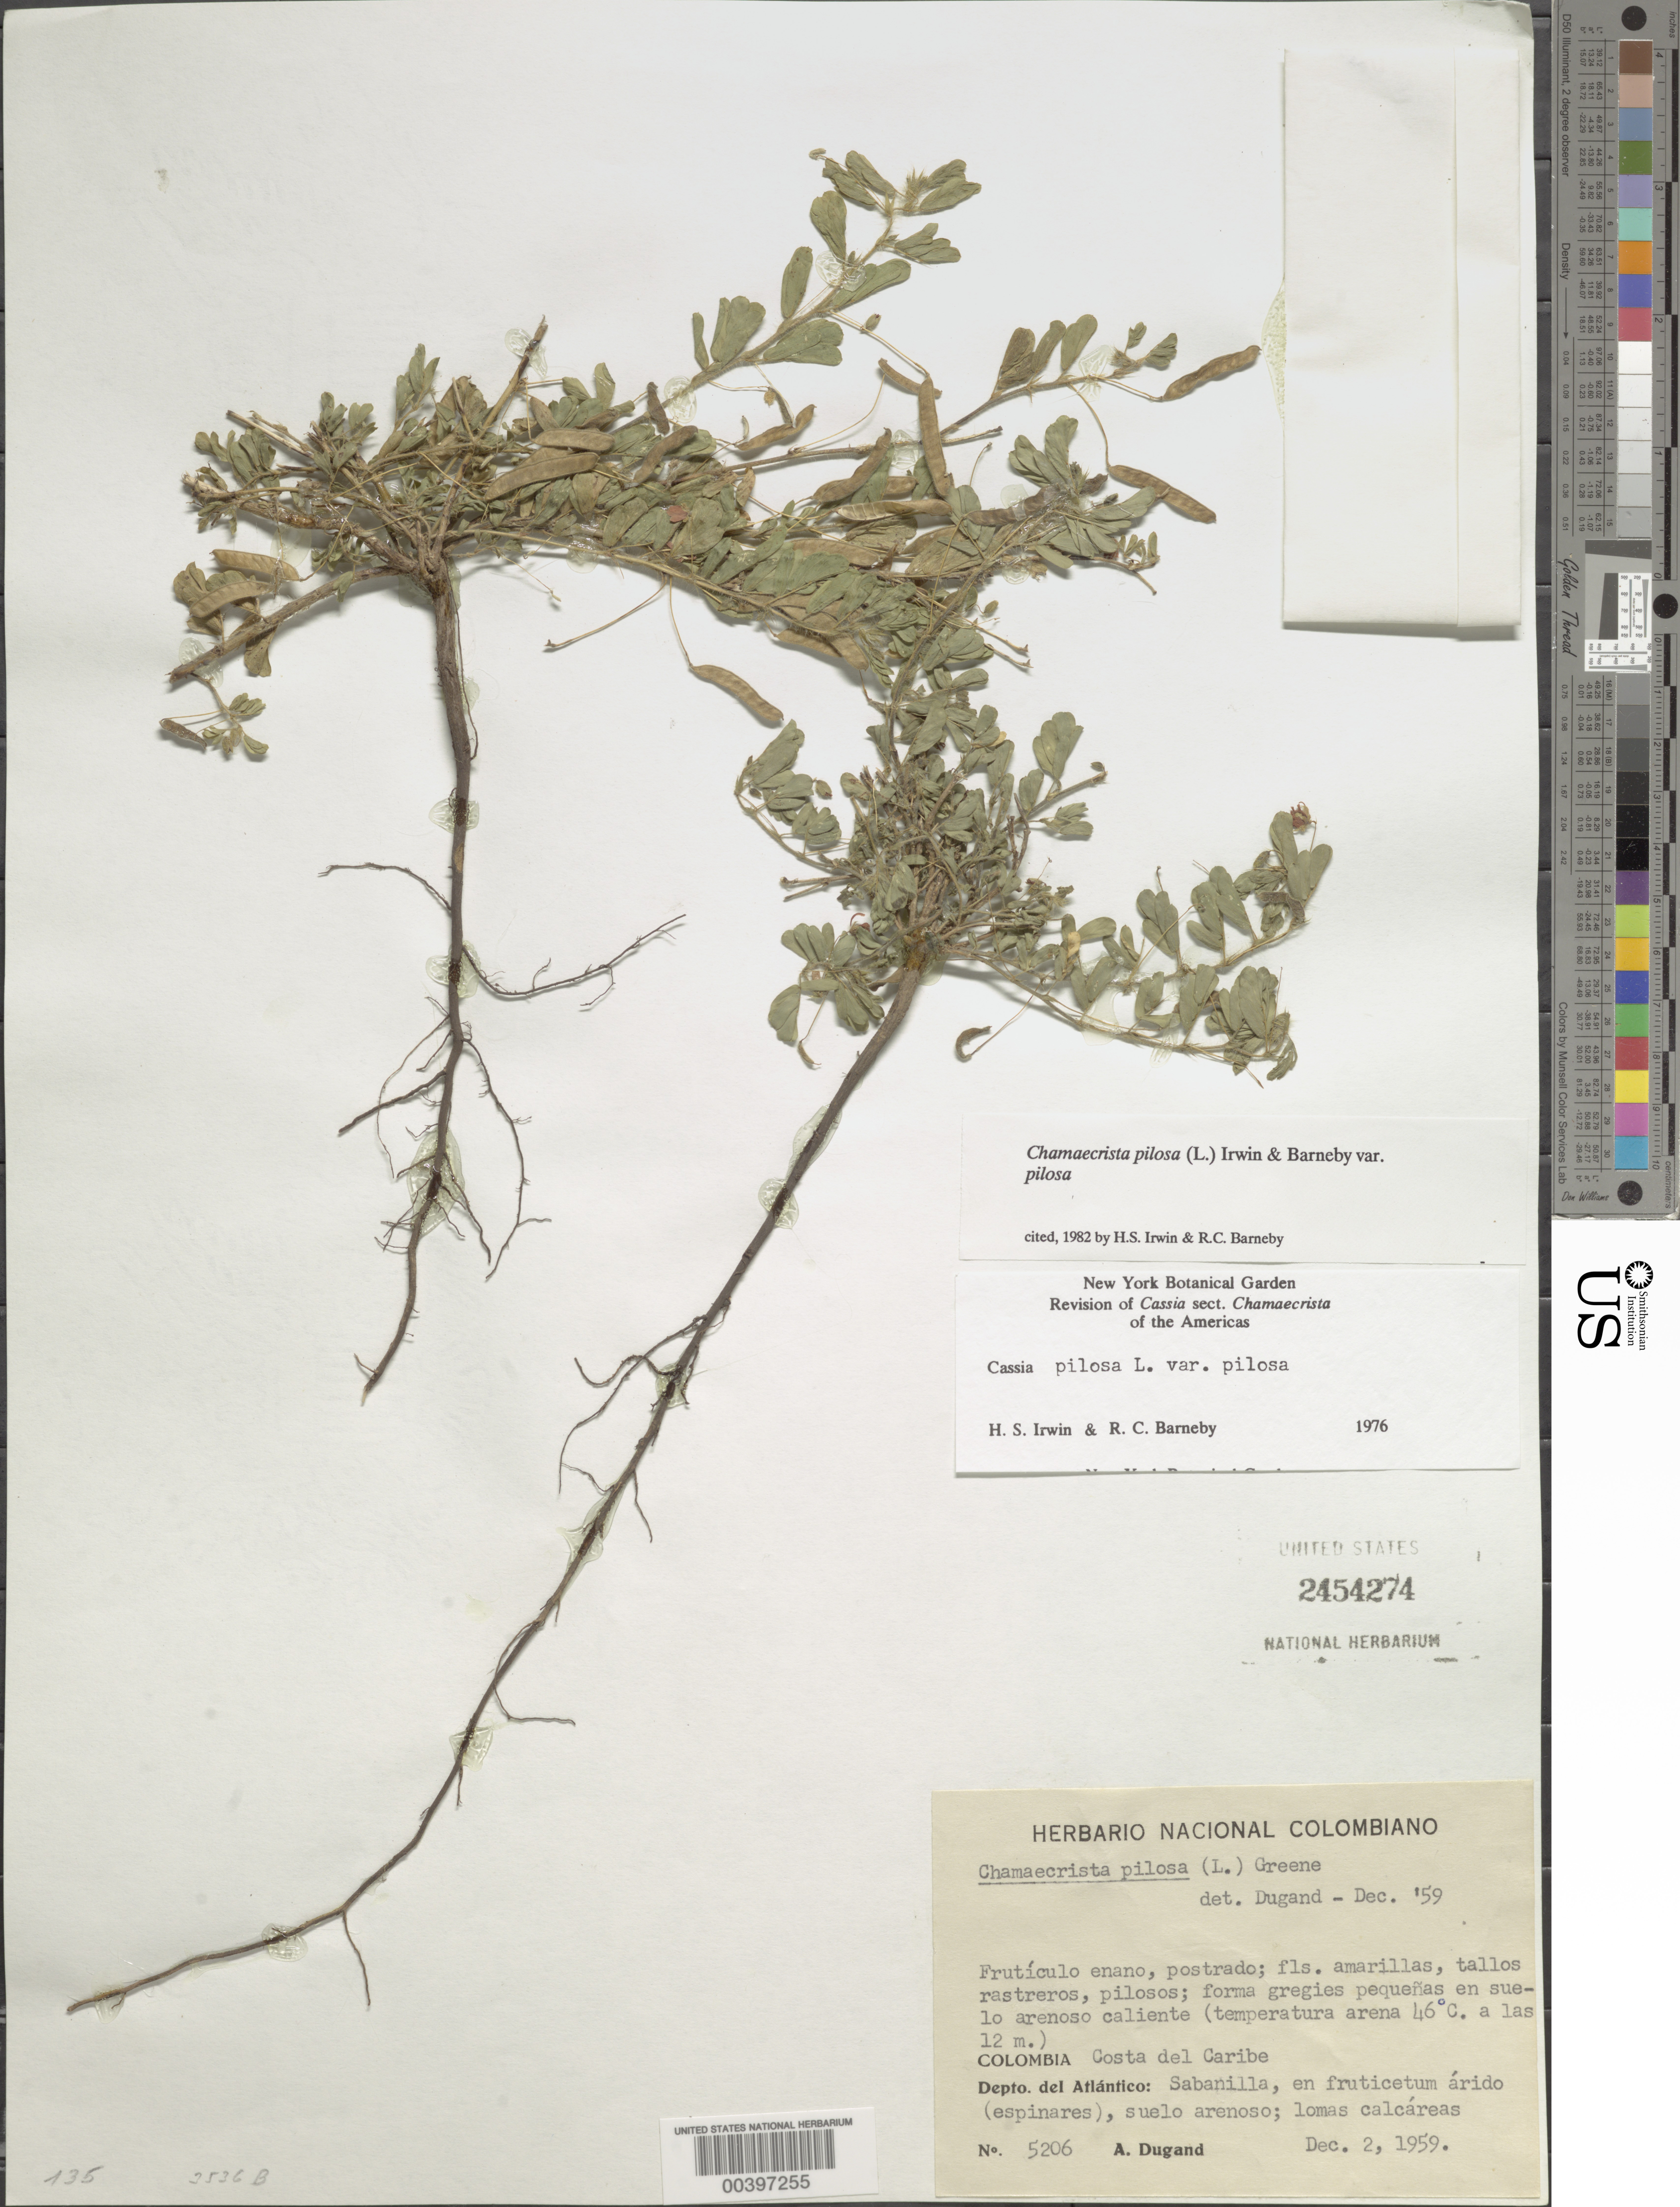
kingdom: Plantae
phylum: Tracheophyta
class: Magnoliopsida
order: Fabales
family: Fabaceae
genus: Chamaecrista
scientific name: Chamaecrista pilosa var. pilosa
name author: (L.) Greene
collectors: A. Dugand G.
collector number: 5206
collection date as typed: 02 Dec 1959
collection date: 1959-12-02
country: Colombia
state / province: Atlántico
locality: Costa del Caribe; Sabanilla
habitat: Suelo arenoso; lomas calcareas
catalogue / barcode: US 2454274